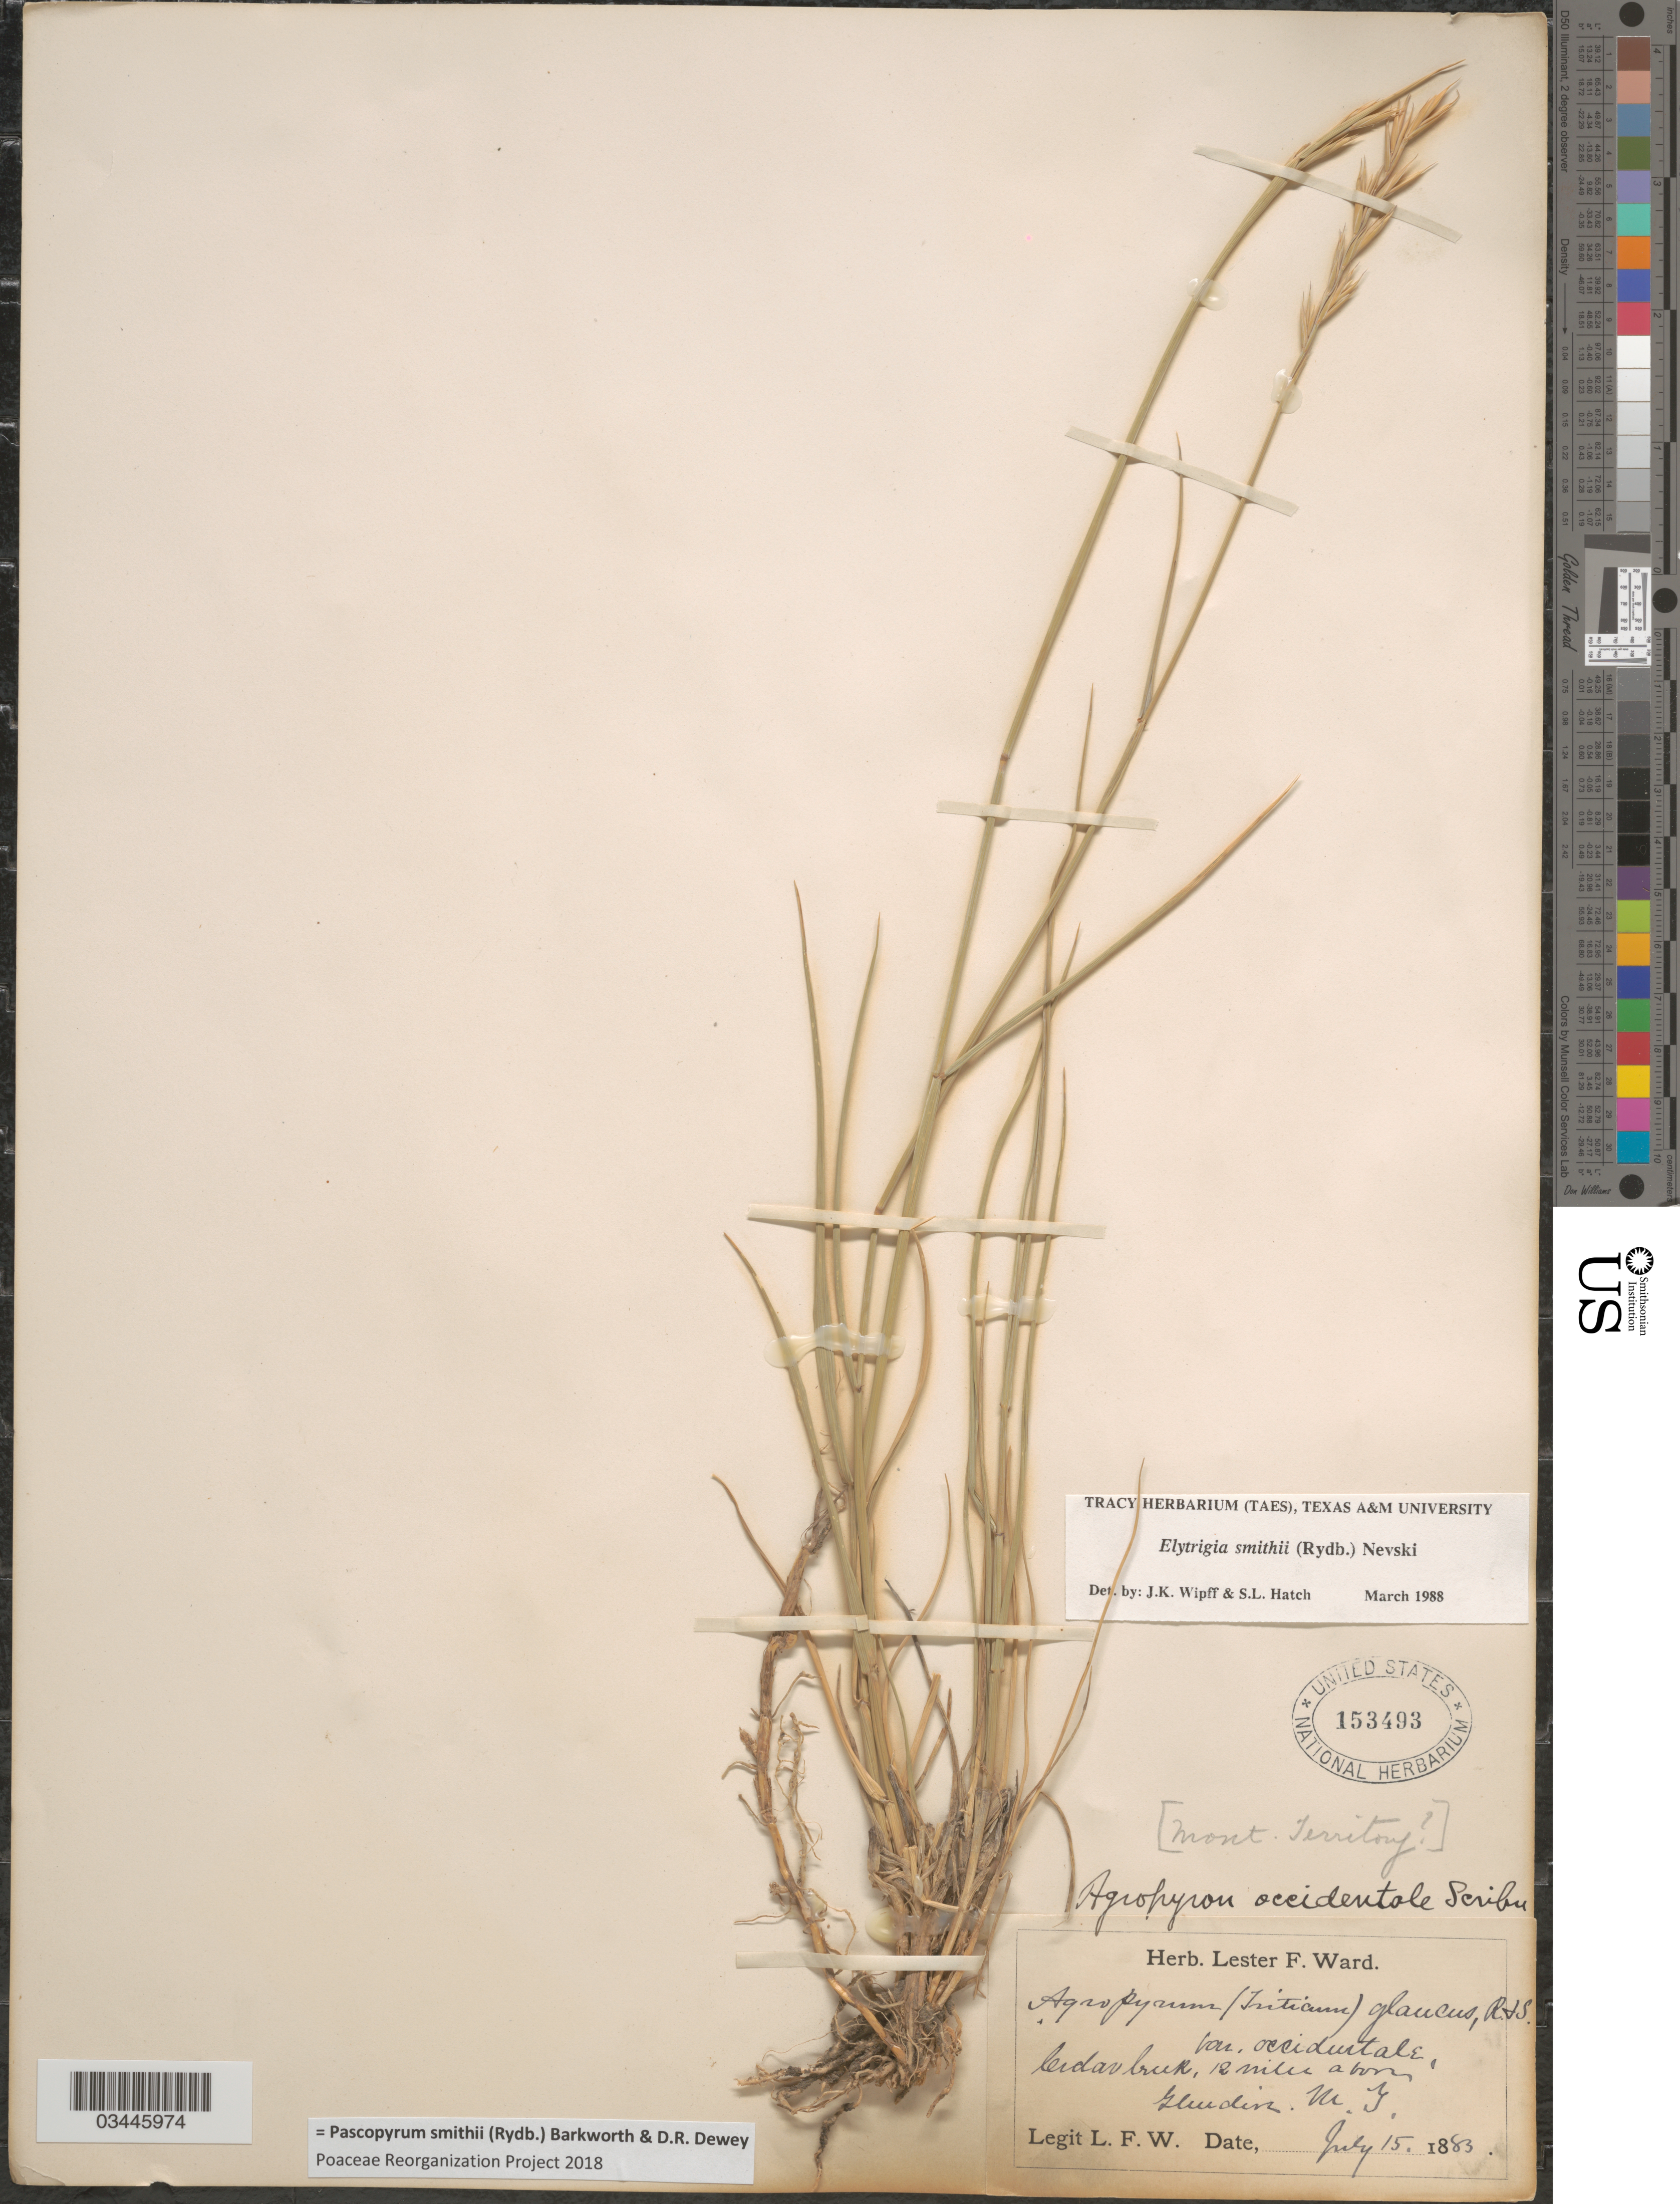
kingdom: Plantae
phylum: Tracheophyta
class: Liliopsida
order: Poales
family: Poaceae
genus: Pascopyrum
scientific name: Pascopyrum smithii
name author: (Rydb.) Barkworth & Dewey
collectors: L. F. Ward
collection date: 1883-07-15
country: United States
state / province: Montana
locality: Cedar Creek, 12 miles above Glendive.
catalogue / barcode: US 153493